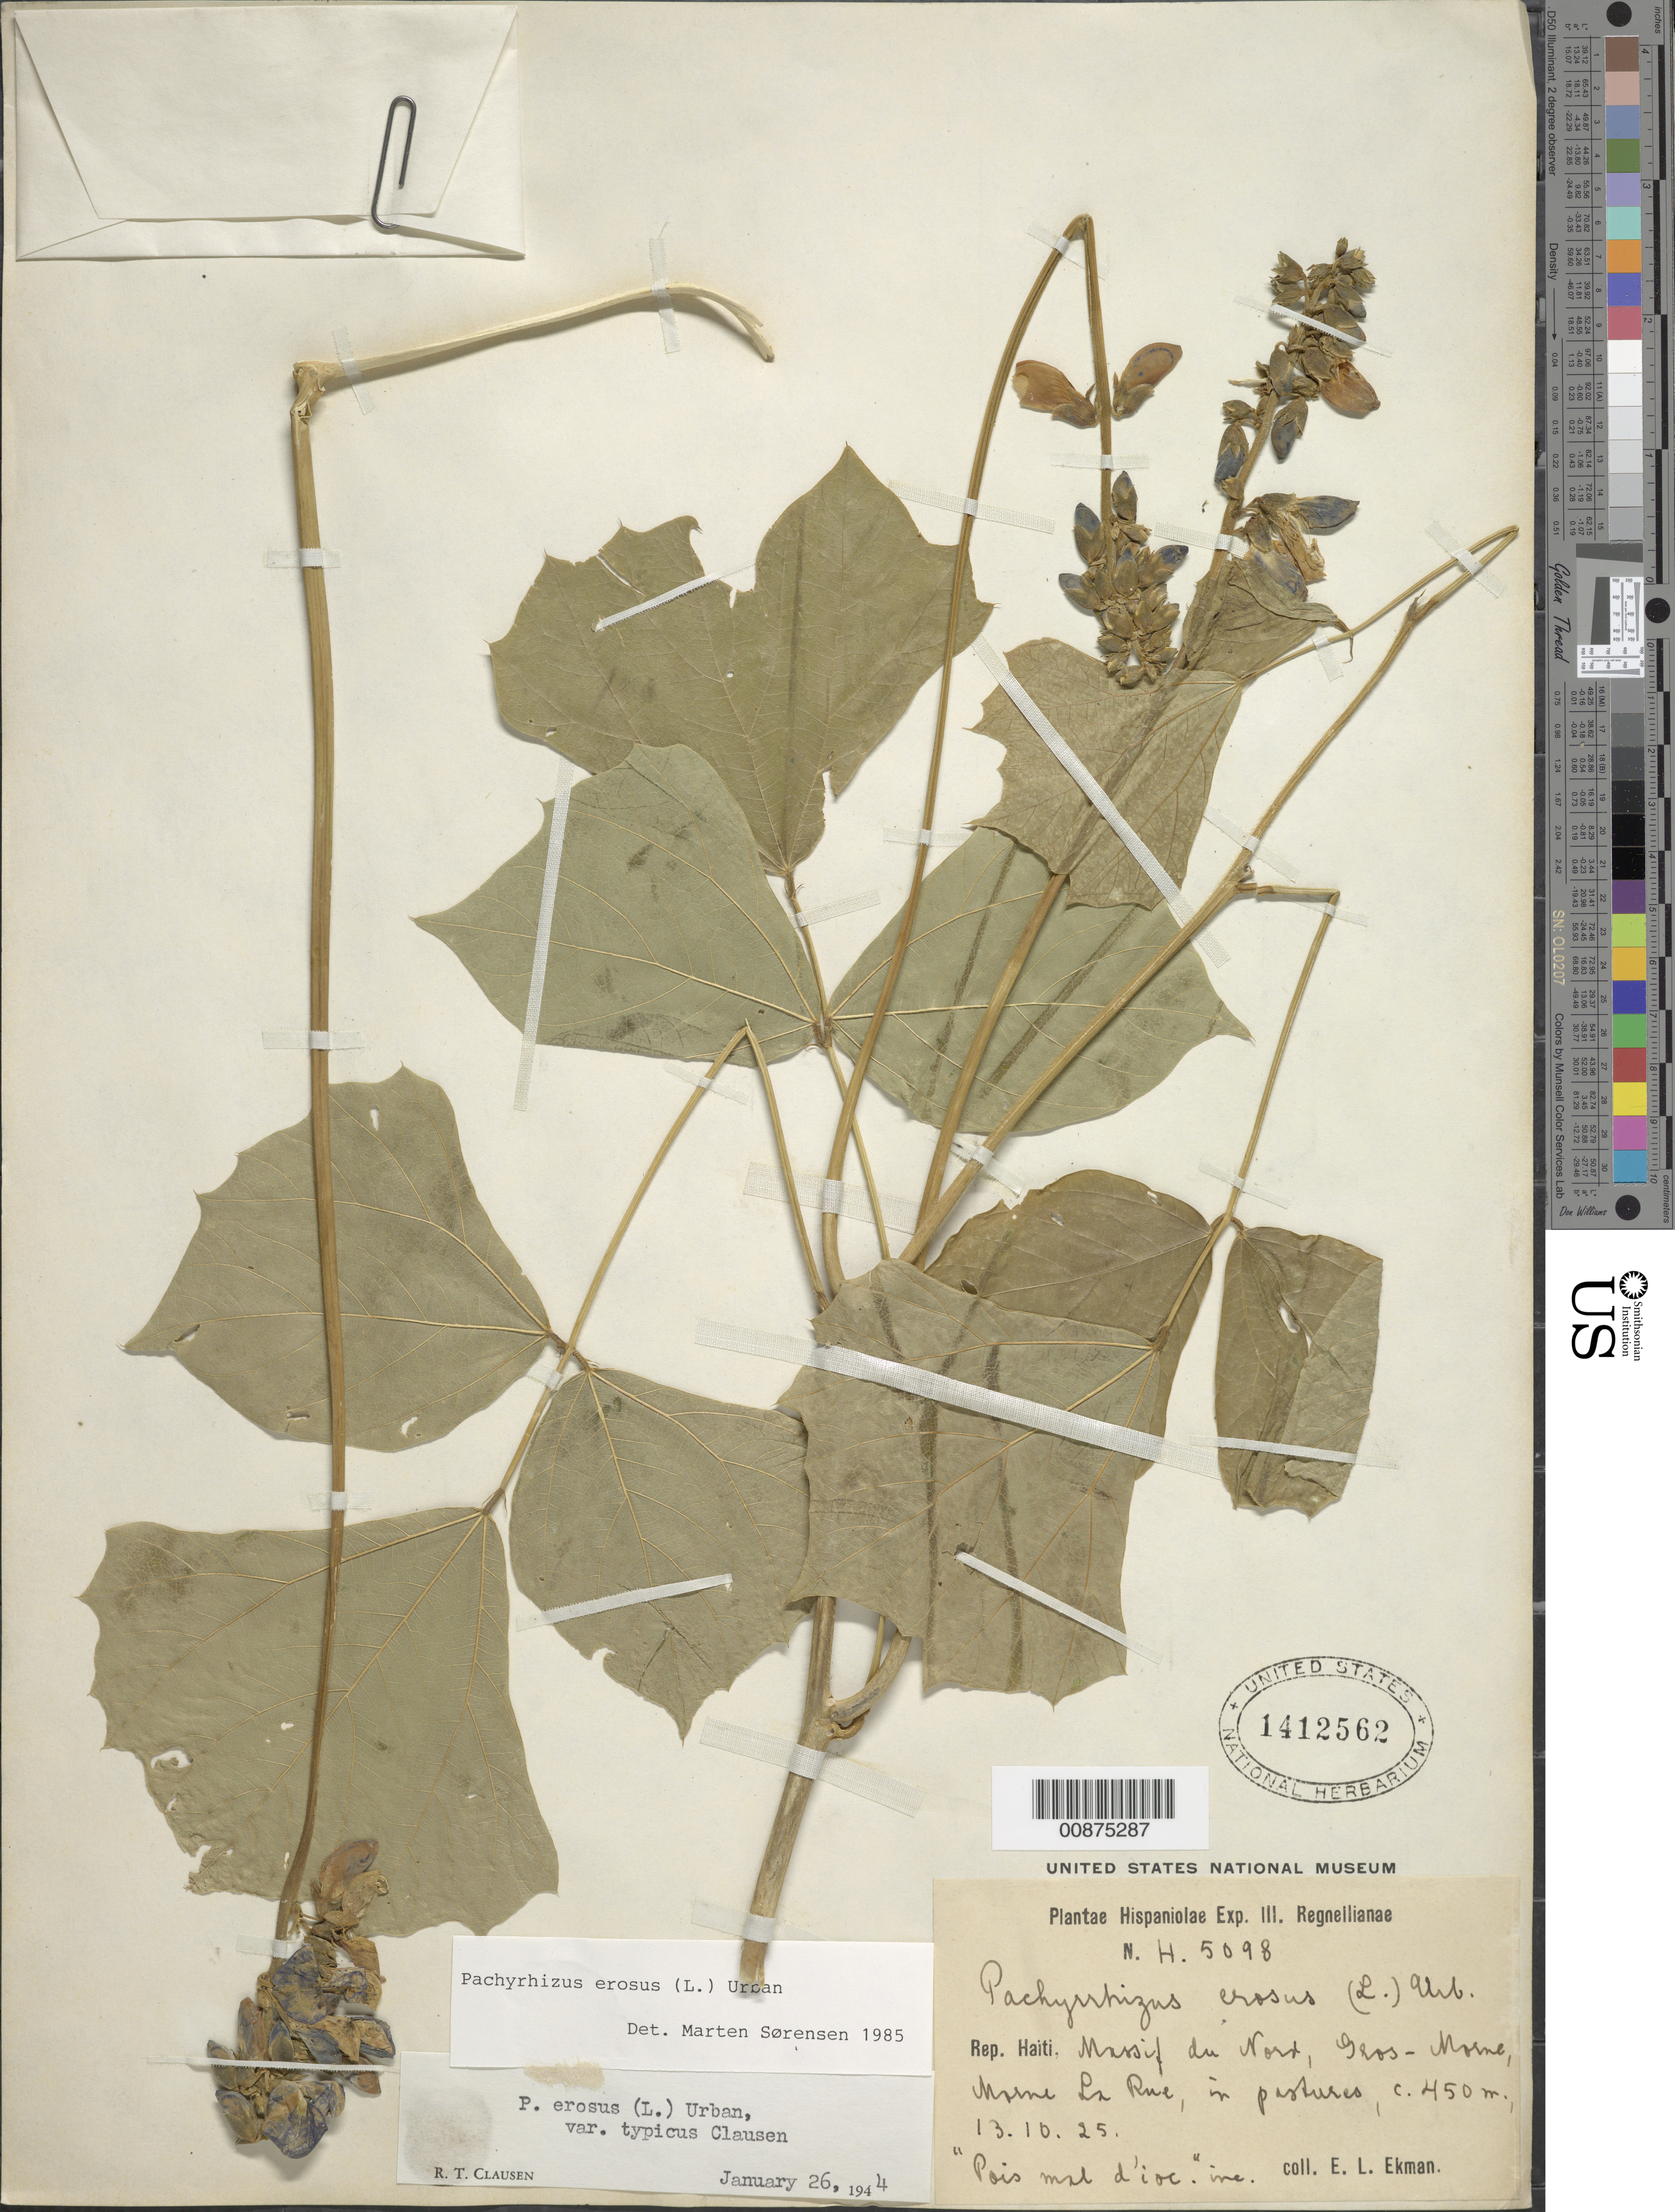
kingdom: Plantae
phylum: Tracheophyta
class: Magnoliopsida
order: Fabales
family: Fabaceae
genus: Pachyrhizus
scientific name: Pachyrhizus erosus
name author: (L.) Urb.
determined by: Sorensen, M.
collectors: E. L. Ekman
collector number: H 5098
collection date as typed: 13 Oct 1925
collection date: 1925-10-13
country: Haiti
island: Hispaniola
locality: Massif du Nord, Gros-Morne, Morne La Rue.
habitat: In pastures.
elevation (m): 450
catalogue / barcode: US 1412562